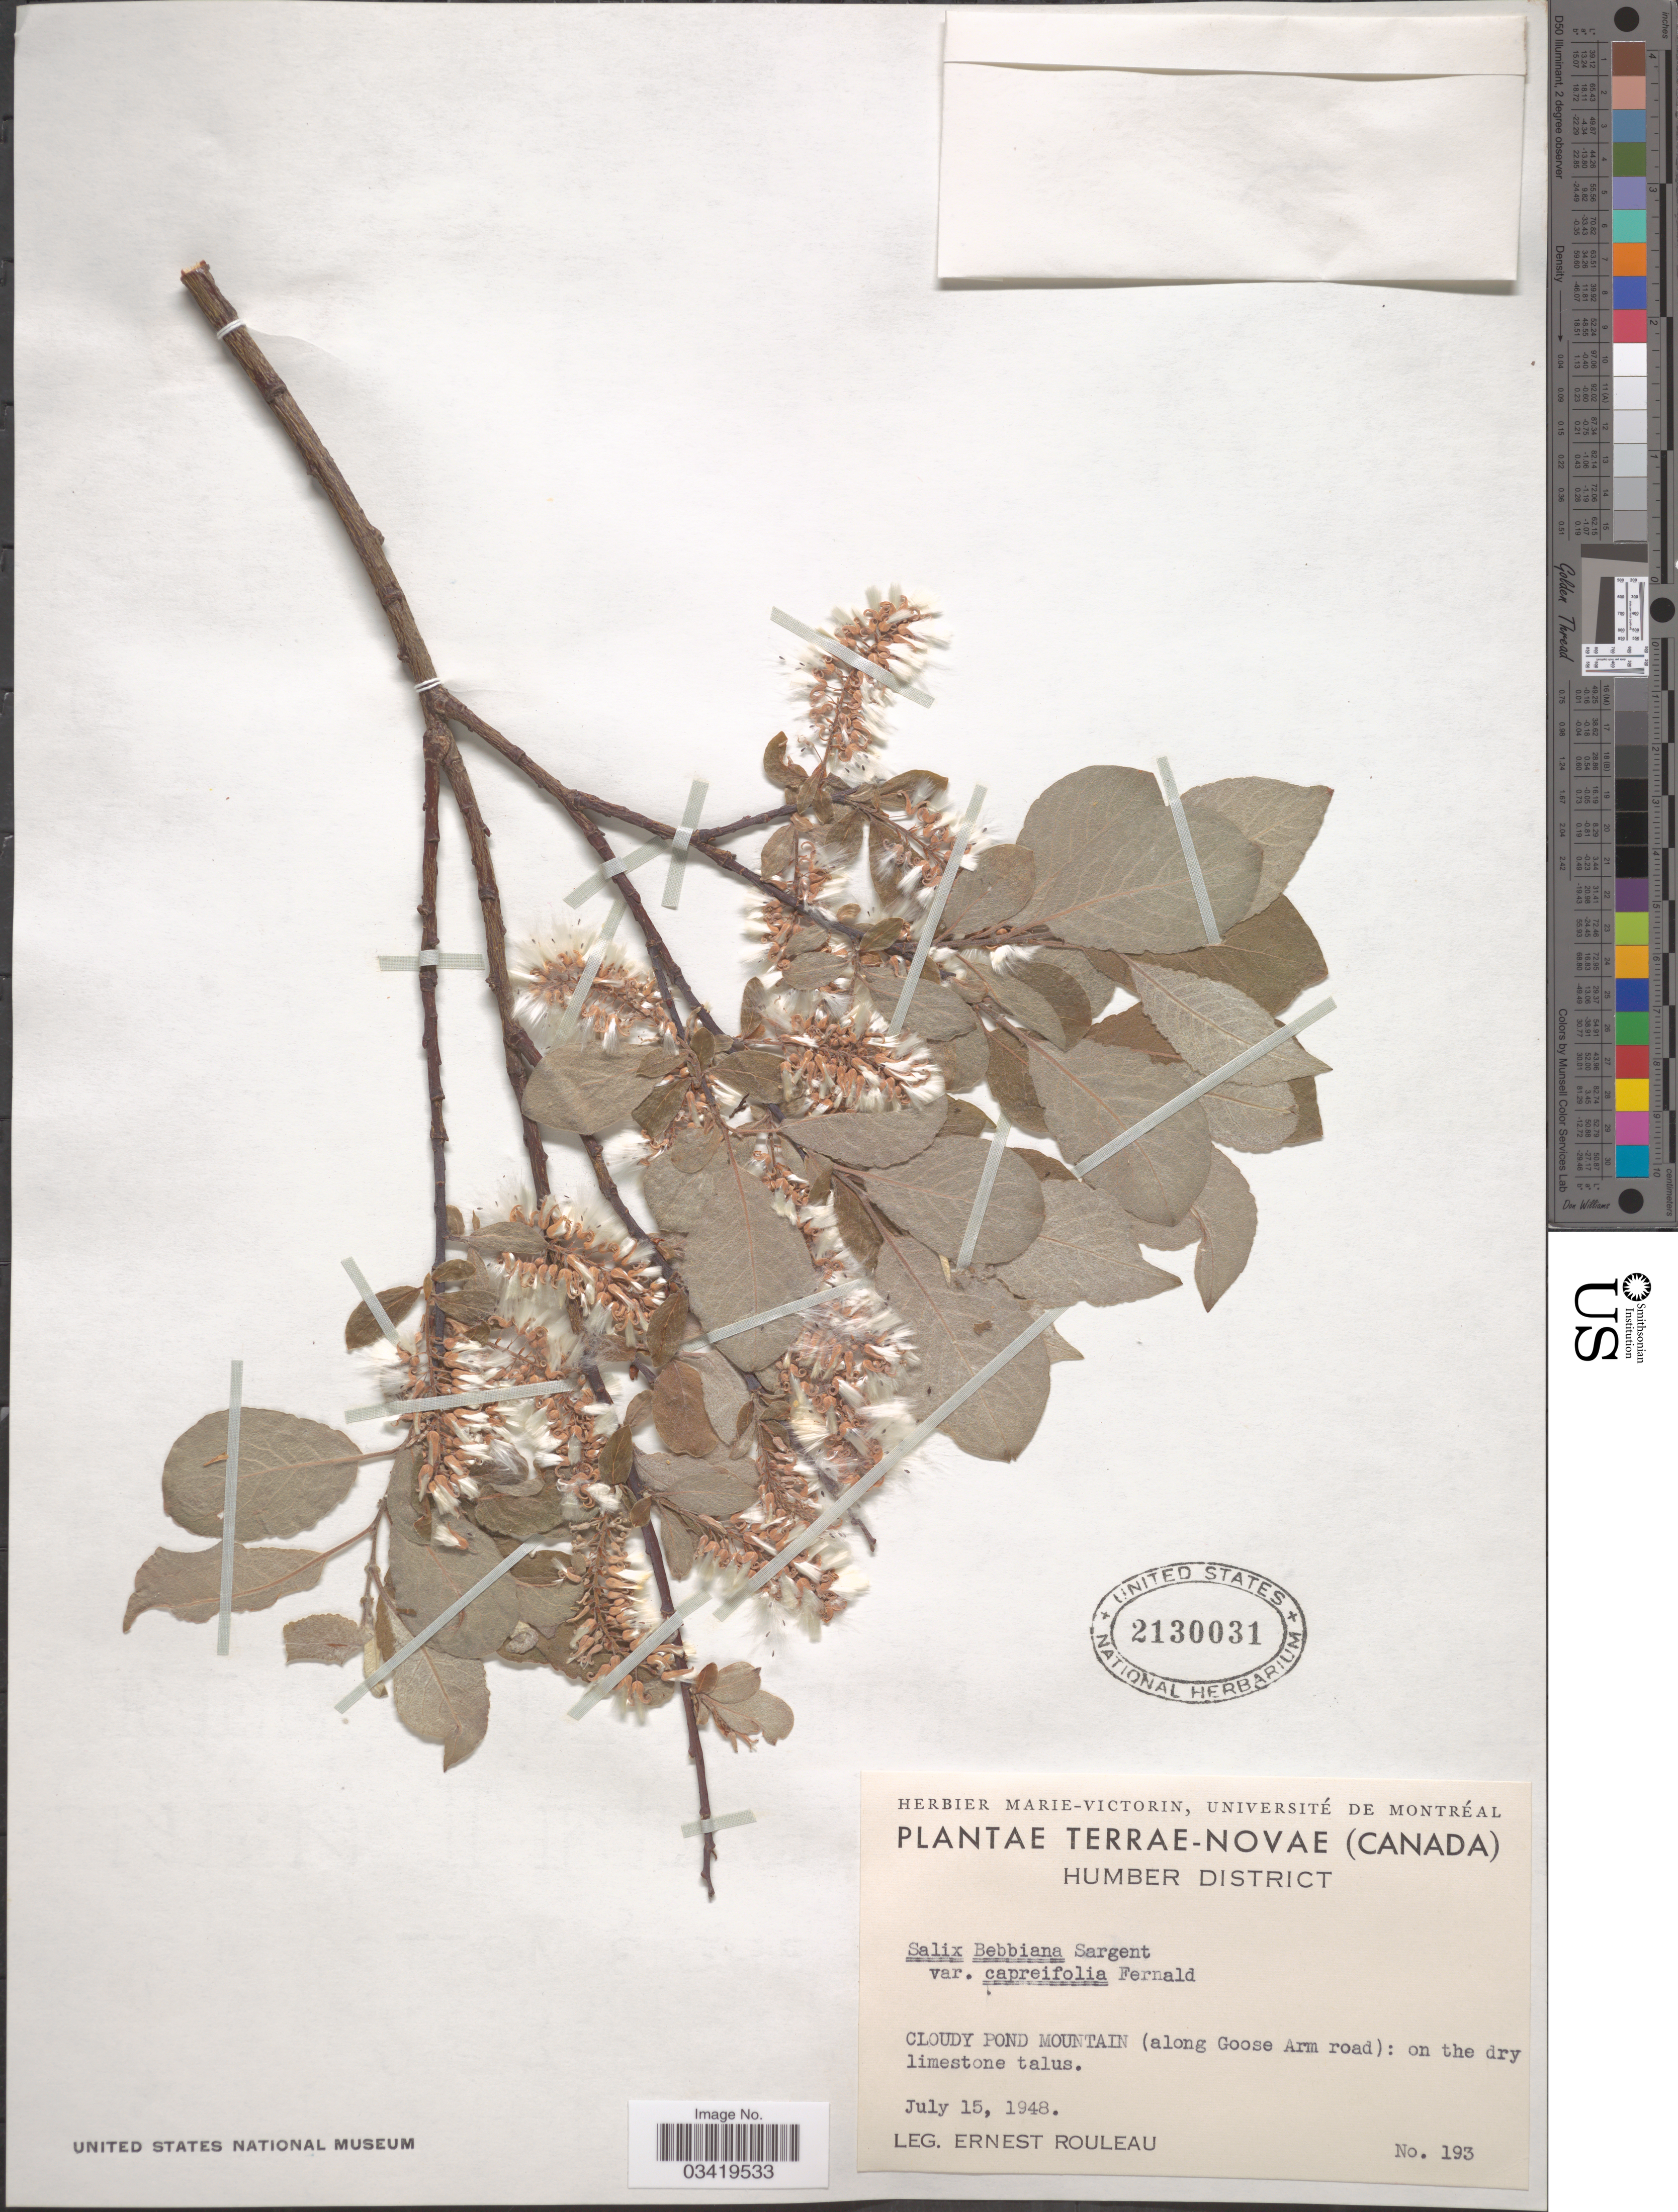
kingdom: Plantae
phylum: Tracheophyta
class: Magnoliopsida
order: Malpighiales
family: Salicaceae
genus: Salix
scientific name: Salix bebbiana var. capreifolia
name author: (Fernald) Fernald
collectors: J. Rouleau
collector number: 193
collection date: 1948-07-15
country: Canada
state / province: Newfoundland and Labrador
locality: Terrae-Novae. Humber District. Cloudy Pond Mountain (along Goose Arm road).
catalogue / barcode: US 2130031